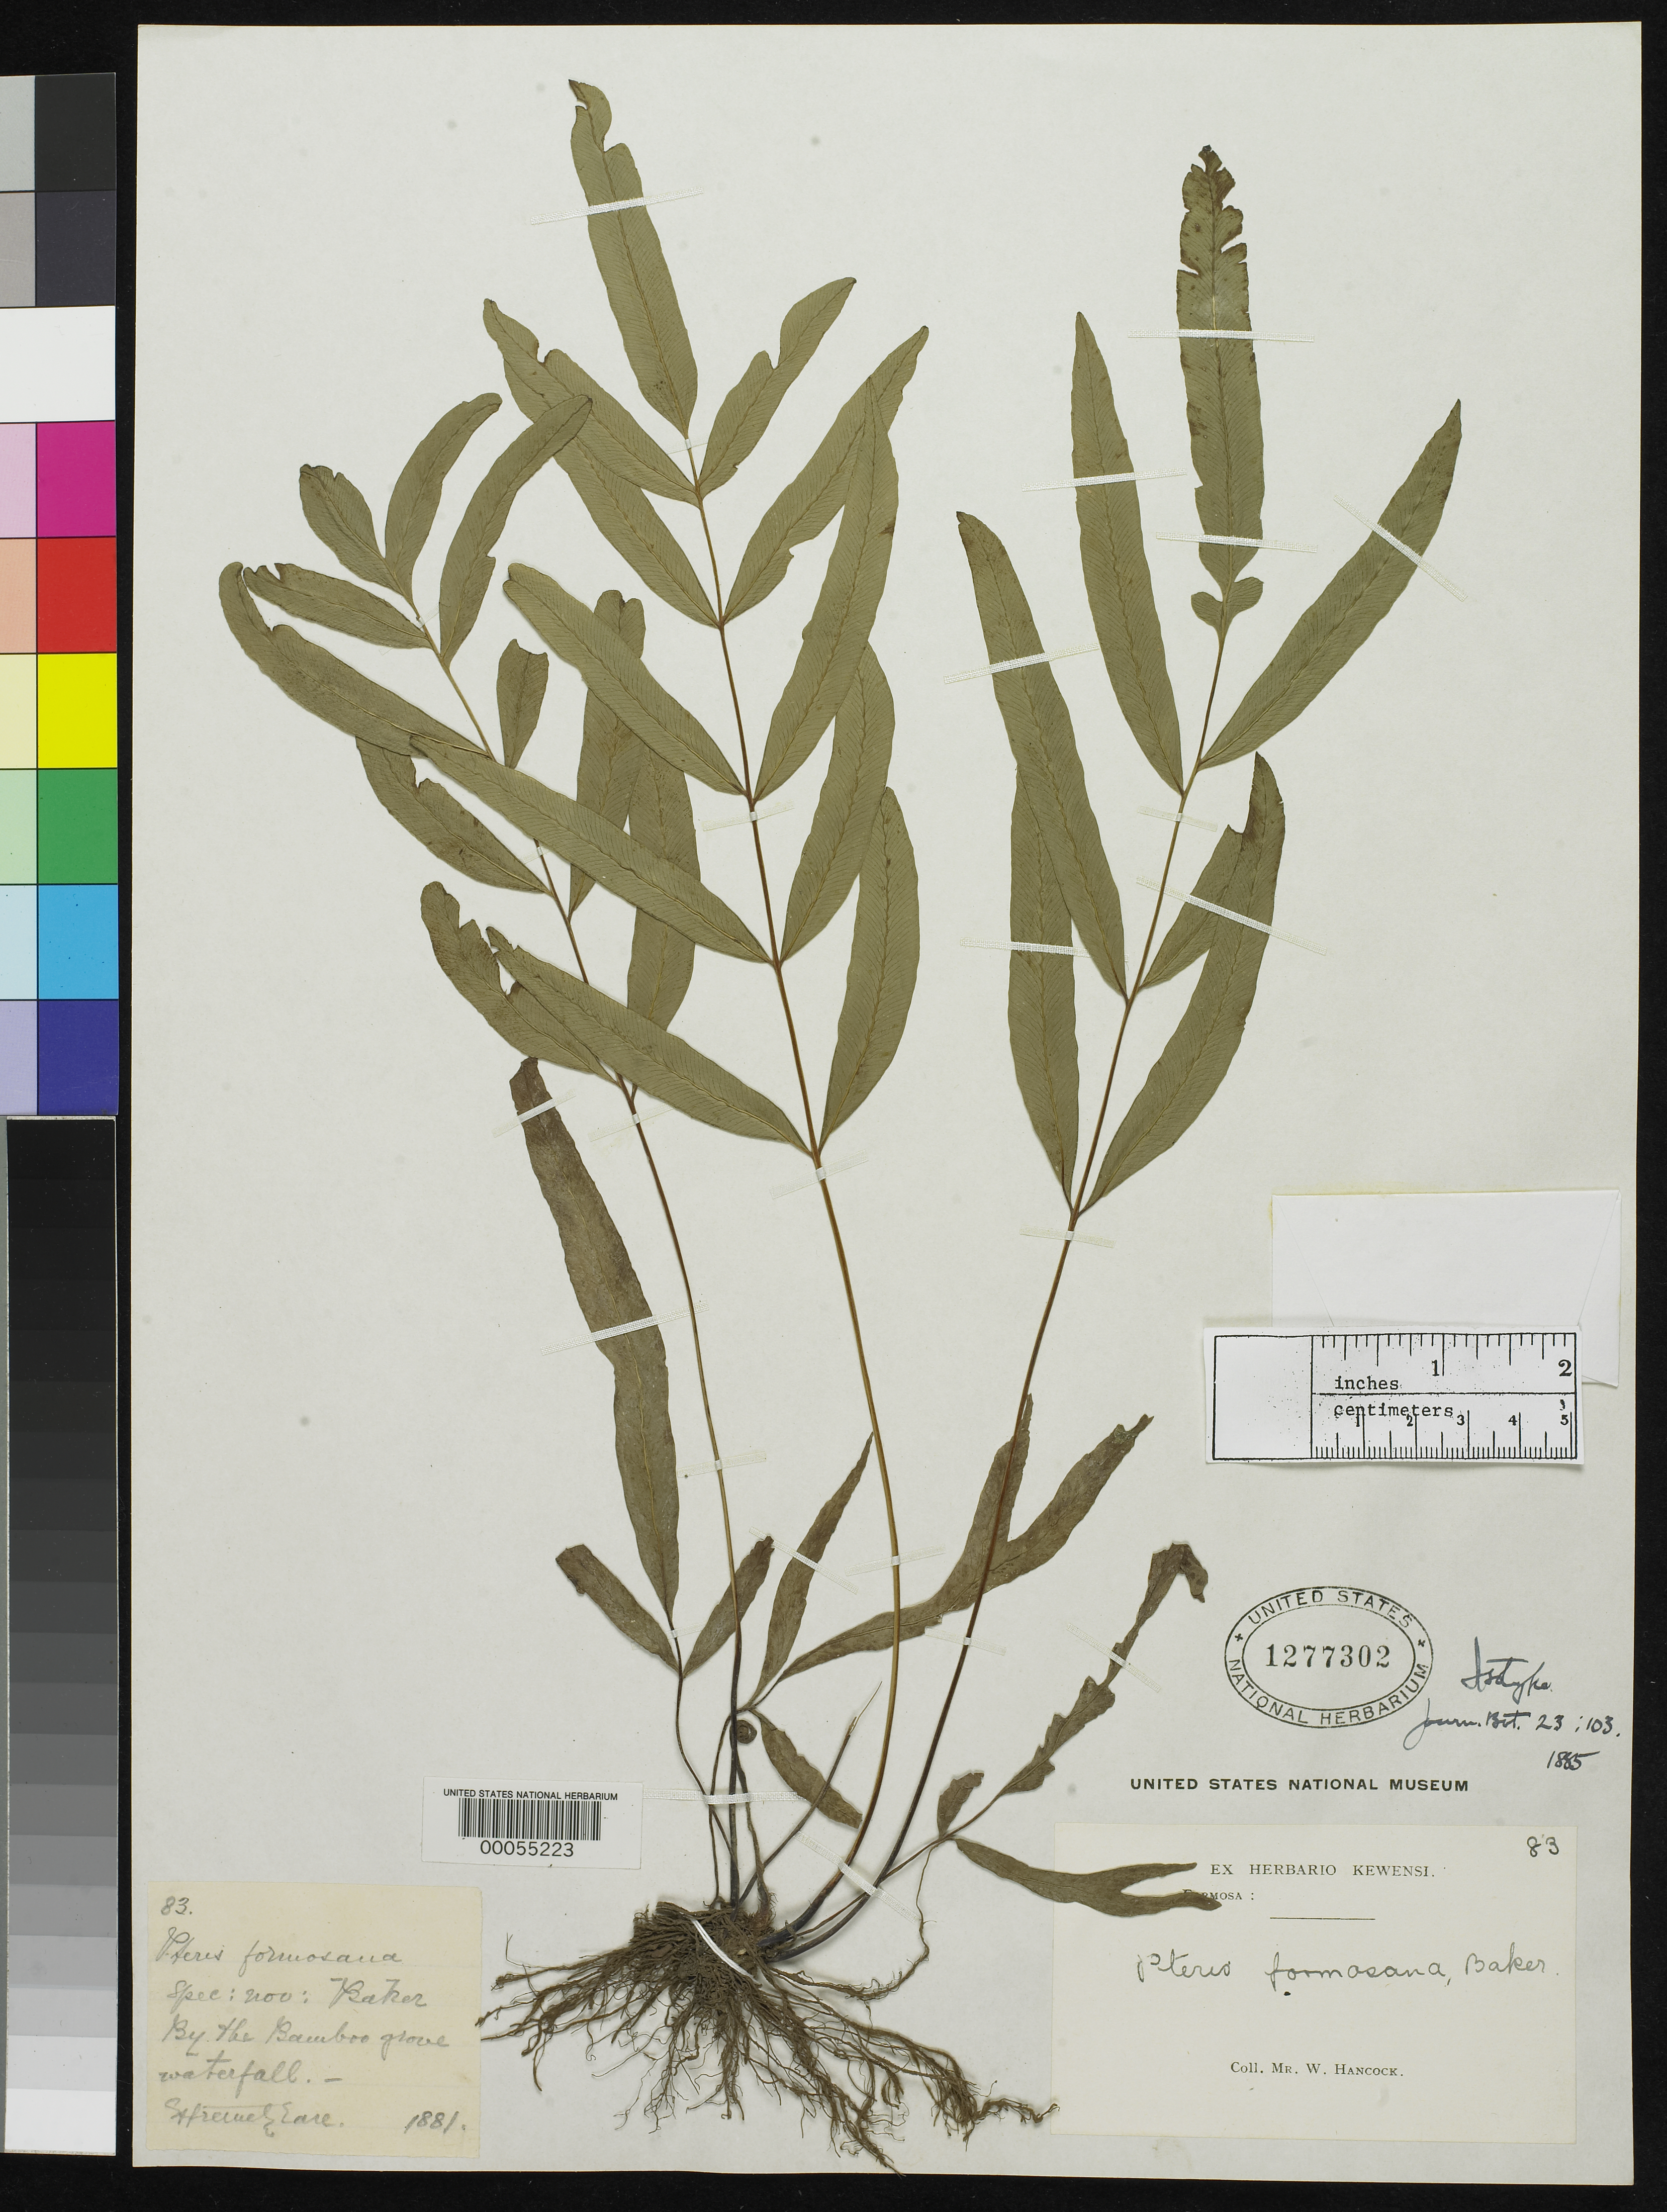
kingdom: Plantae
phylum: Tracheophyta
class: Polypodiopsida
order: Polypodiales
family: Pteridaceae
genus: Pteris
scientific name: Pteris formosana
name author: Baker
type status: Type Collection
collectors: W. Hancock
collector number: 83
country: Taiwan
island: Taiwan [Formosa]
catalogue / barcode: US 1277302